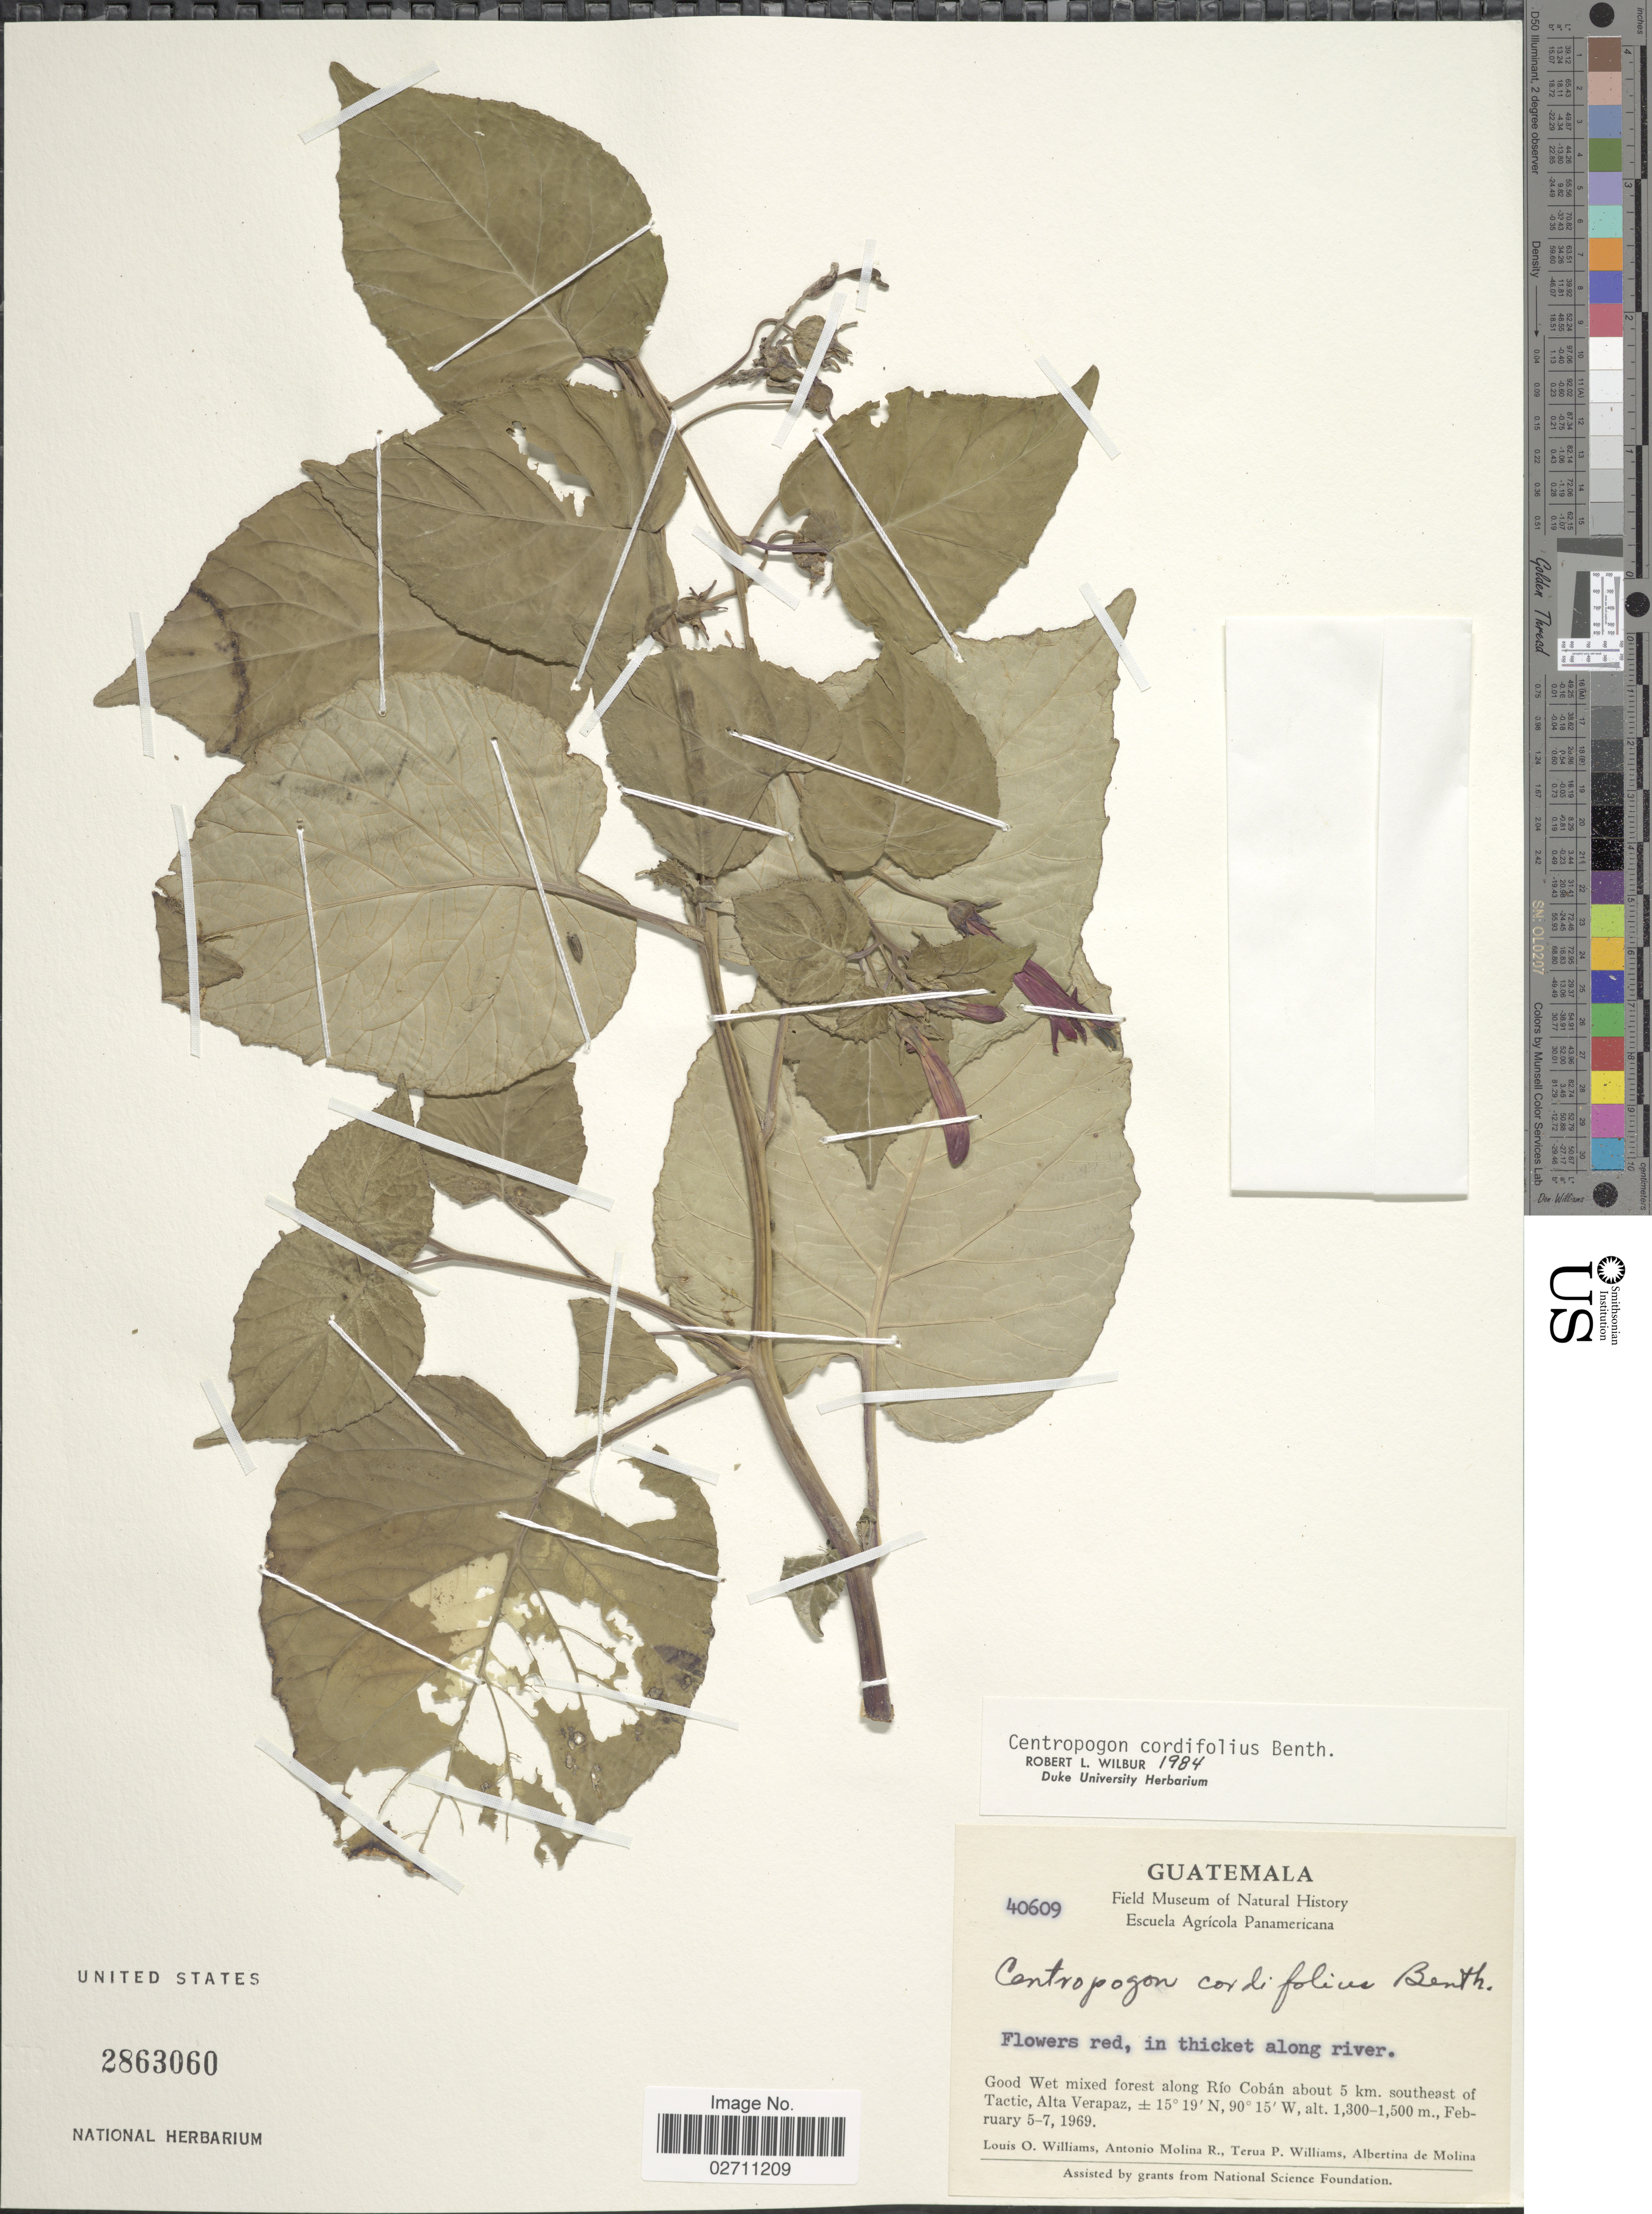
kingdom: Plantae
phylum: Tracheophyta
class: Magnoliopsida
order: Asterales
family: Campanulaceae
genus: Centropogon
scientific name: Centropogon cordifolius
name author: Benth.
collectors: L. O. Williams, A. Molina R., T. P. Williams & A. R. Molina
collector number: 40609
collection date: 1969-02-05/1969-02-07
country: Guatemala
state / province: Alta Verapaz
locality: Good Wet mixed forest along Rio Coban about 5 km. southeast of Tactic.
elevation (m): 1300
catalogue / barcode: US 2863060